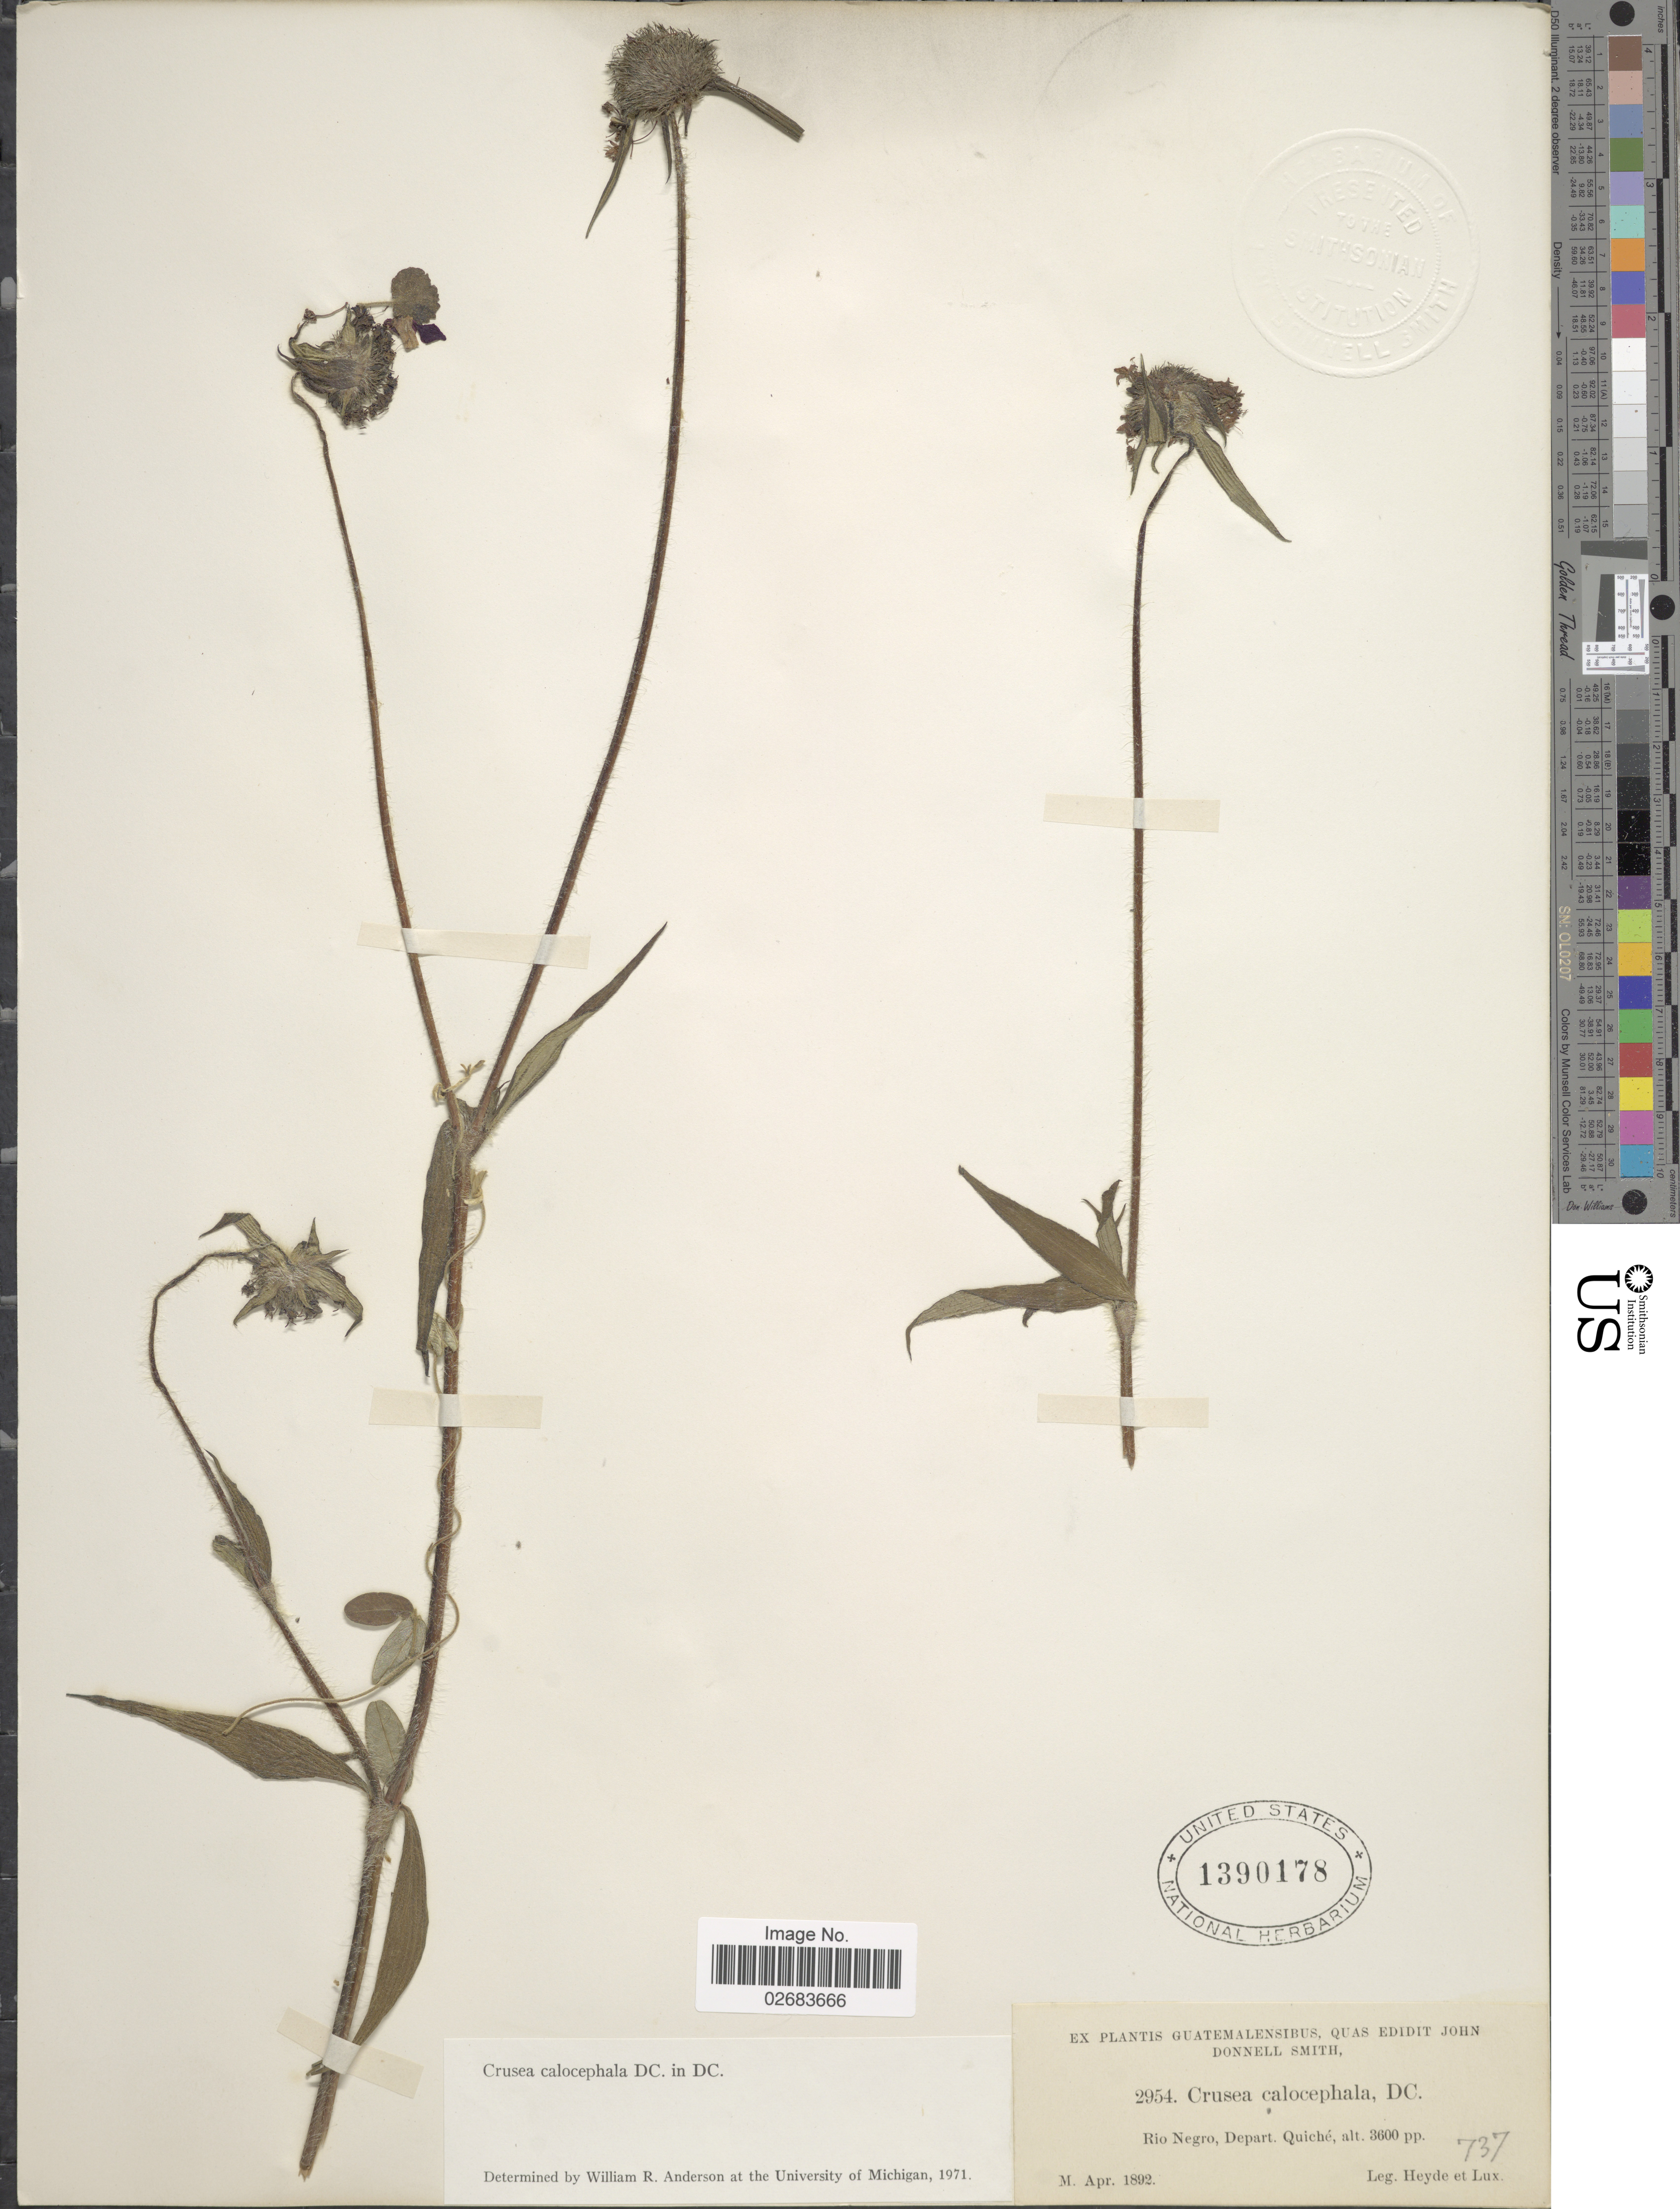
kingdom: Plantae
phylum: Tracheophyta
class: Magnoliopsida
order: Gentianales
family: Rubiaceae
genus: Crusea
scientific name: Crusea calocephala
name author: DC.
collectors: Heyde & Lux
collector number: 2954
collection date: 1892-04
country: Guatemala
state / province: El Quiché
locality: Rio Negro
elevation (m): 1097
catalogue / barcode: US 1390178